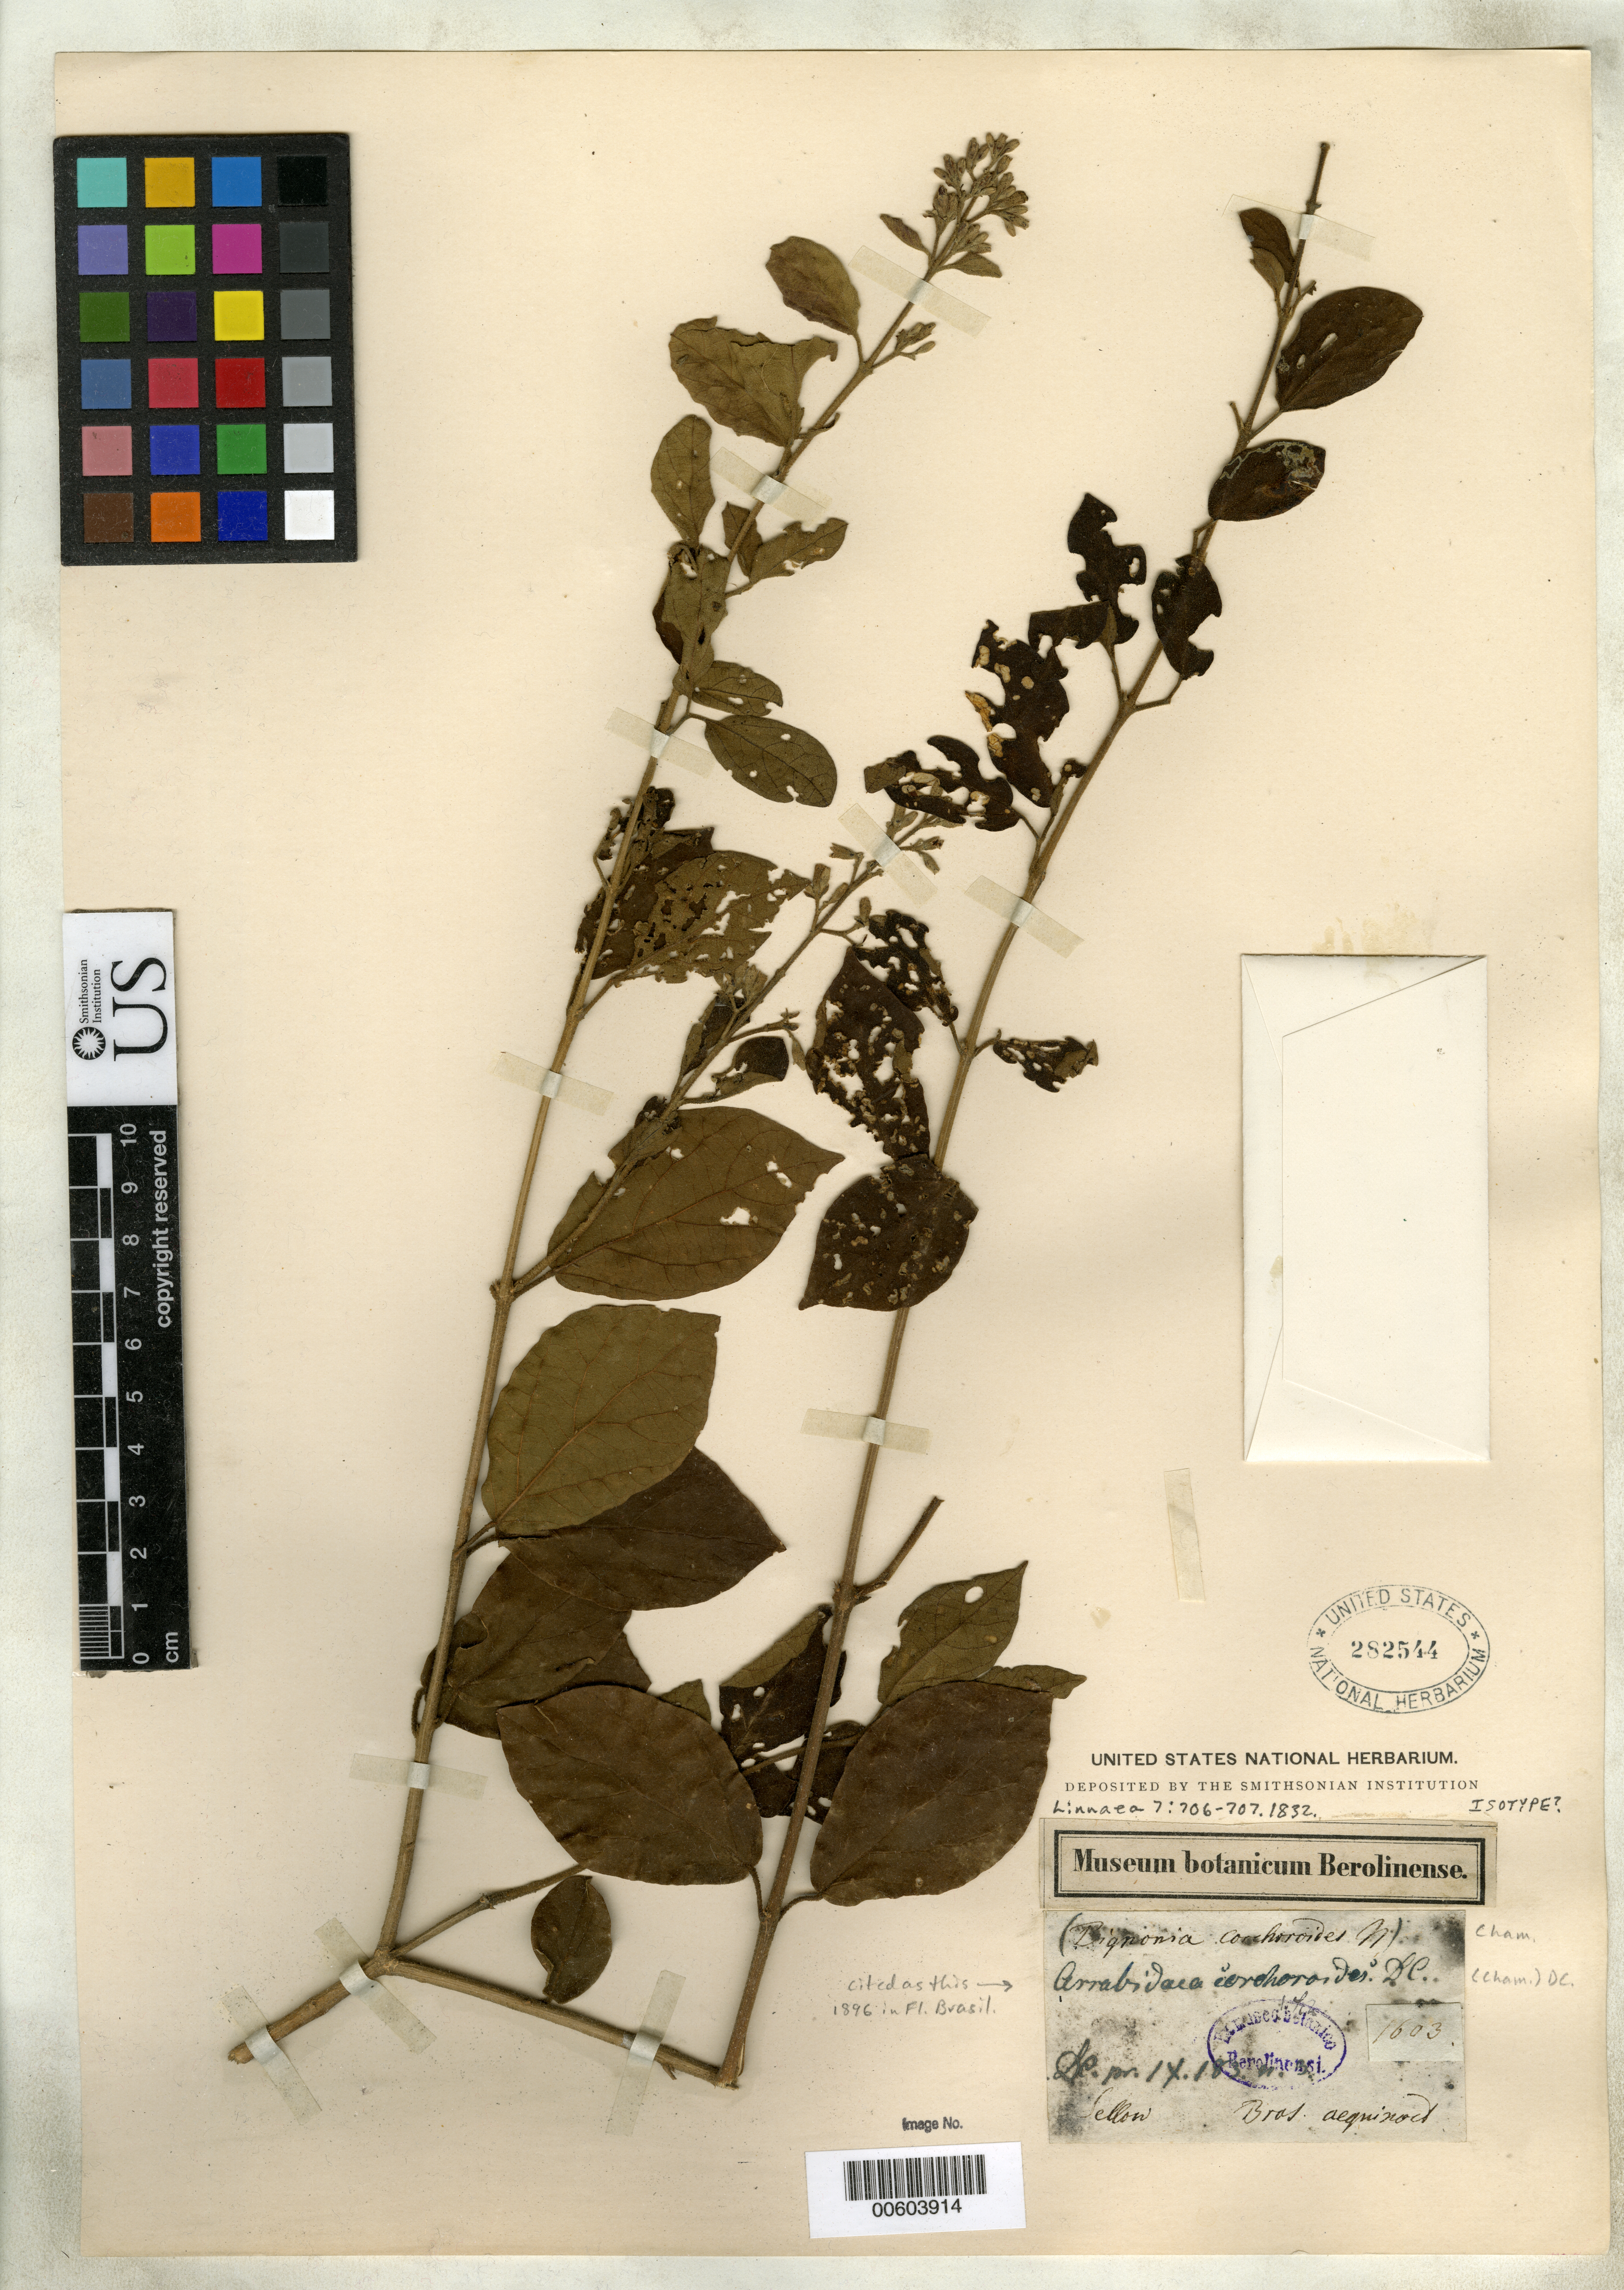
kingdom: Plantae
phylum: Tracheophyta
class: Magnoliopsida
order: Lamiales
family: Bignoniaceae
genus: Bignonia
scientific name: Bignonia corchoroides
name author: Cham.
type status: Possible Isotype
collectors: F. Sellow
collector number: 1603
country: Brazil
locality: Bras. Aequinoct.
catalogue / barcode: US 282544